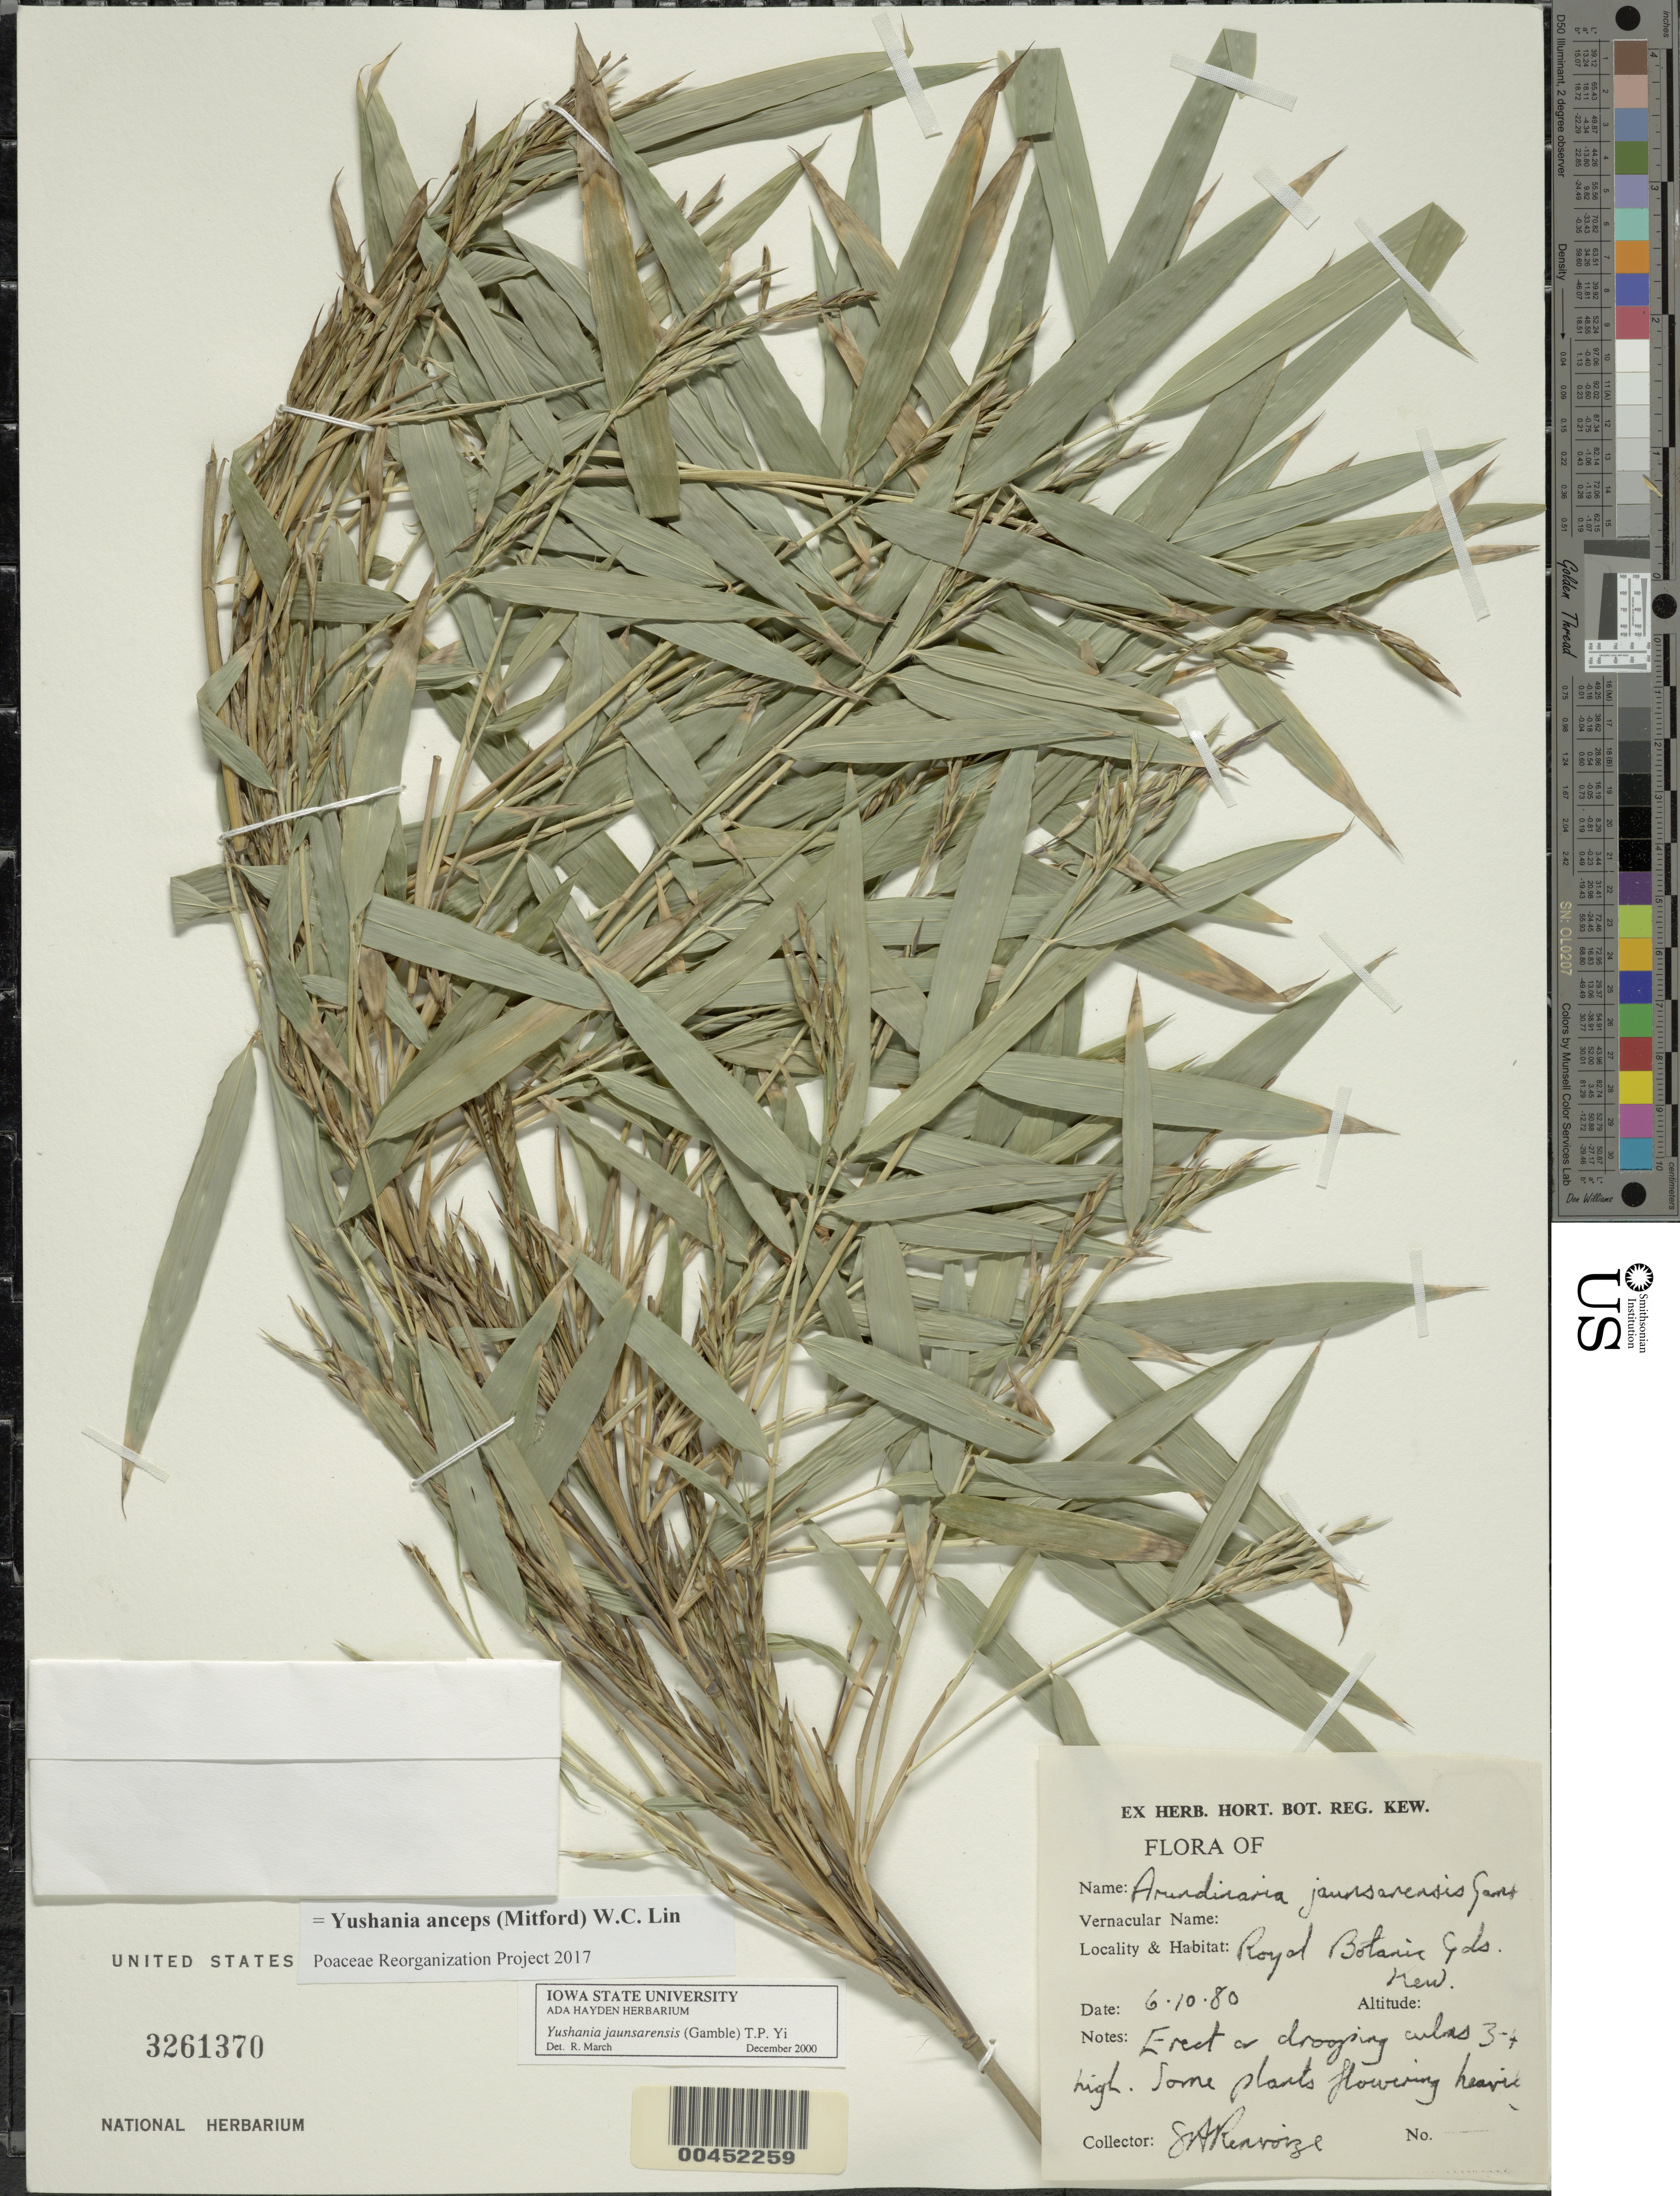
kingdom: Plantae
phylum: Tracheophyta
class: Liliopsida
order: Poales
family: Poaceae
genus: Yushania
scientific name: Yushania anceps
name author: (Mitford) W.C. Lin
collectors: S. A. Renvoize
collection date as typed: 06 Oct 1980 or 10 Jun 1980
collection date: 1980-06-10 or 1980-10-06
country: United Kingdom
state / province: England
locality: Royal Botanic Gardens, Kew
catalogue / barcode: US 3261370